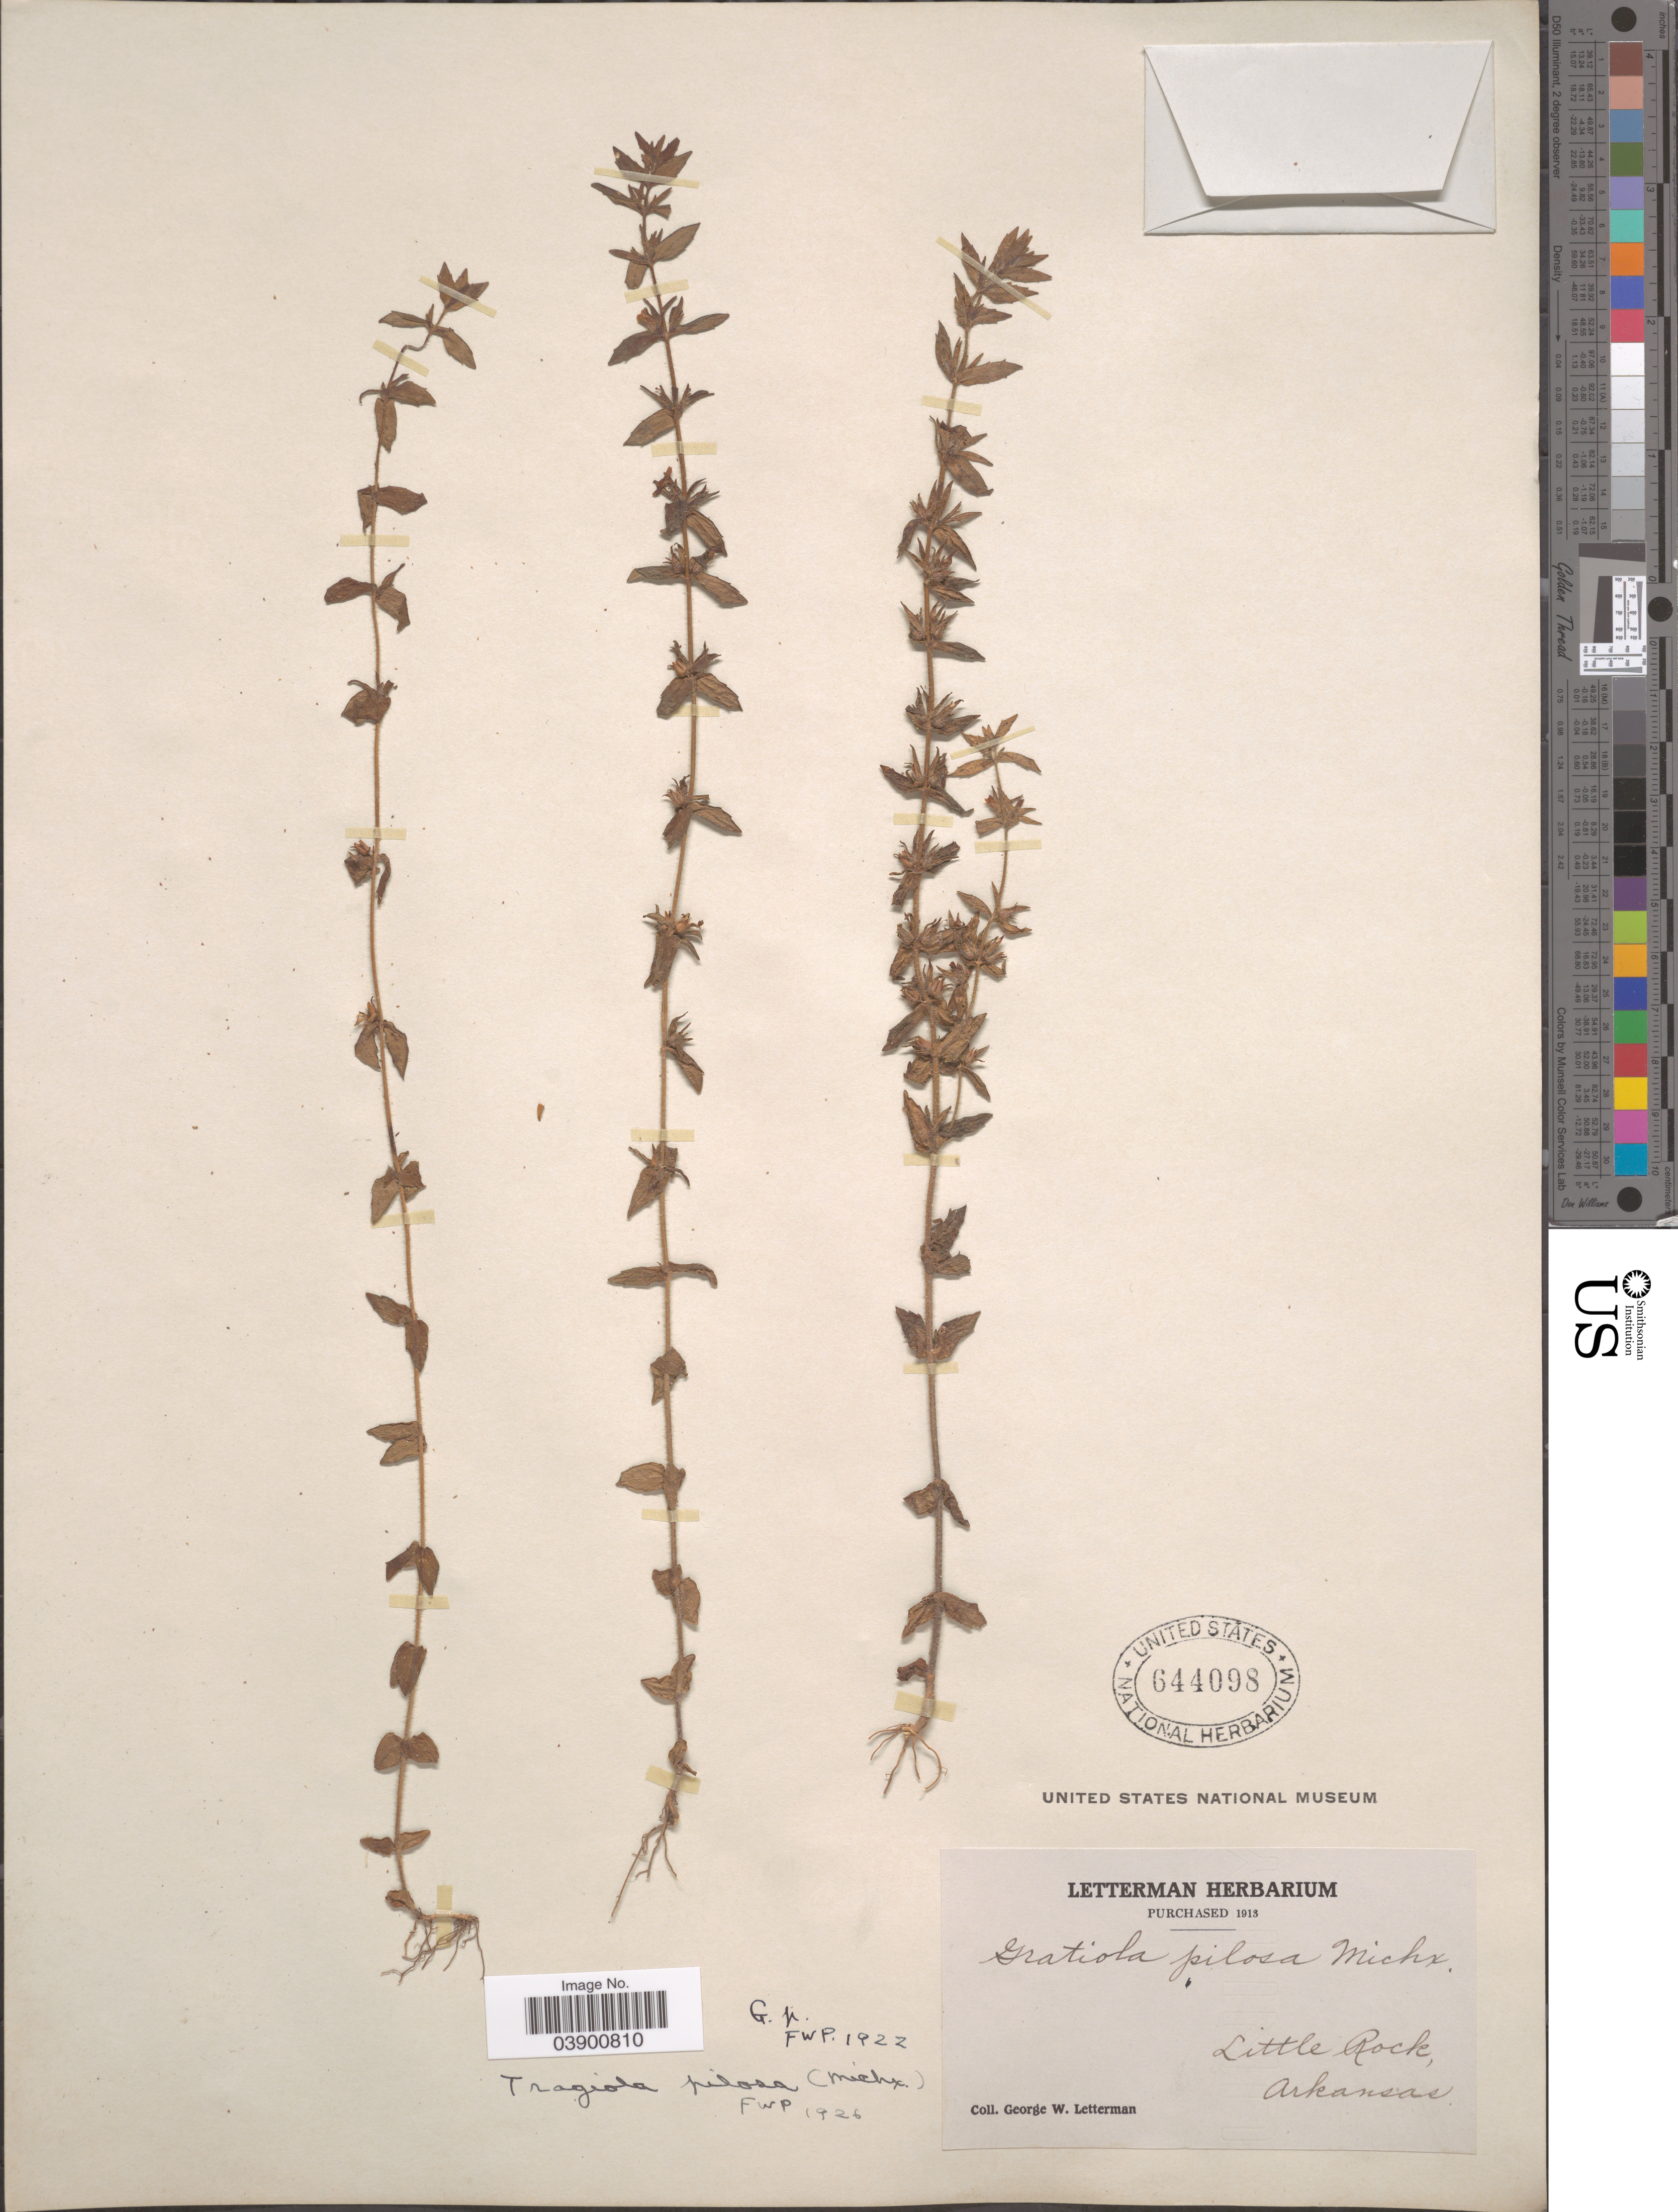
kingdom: Plantae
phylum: Tracheophyta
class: Magnoliopsida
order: Lamiales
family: Plantaginaceae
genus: Gratiola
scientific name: Gratiola pilosa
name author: Michx.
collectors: G. W. Letterman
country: United States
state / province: Arkansas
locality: Little Rock.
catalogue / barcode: US 644098